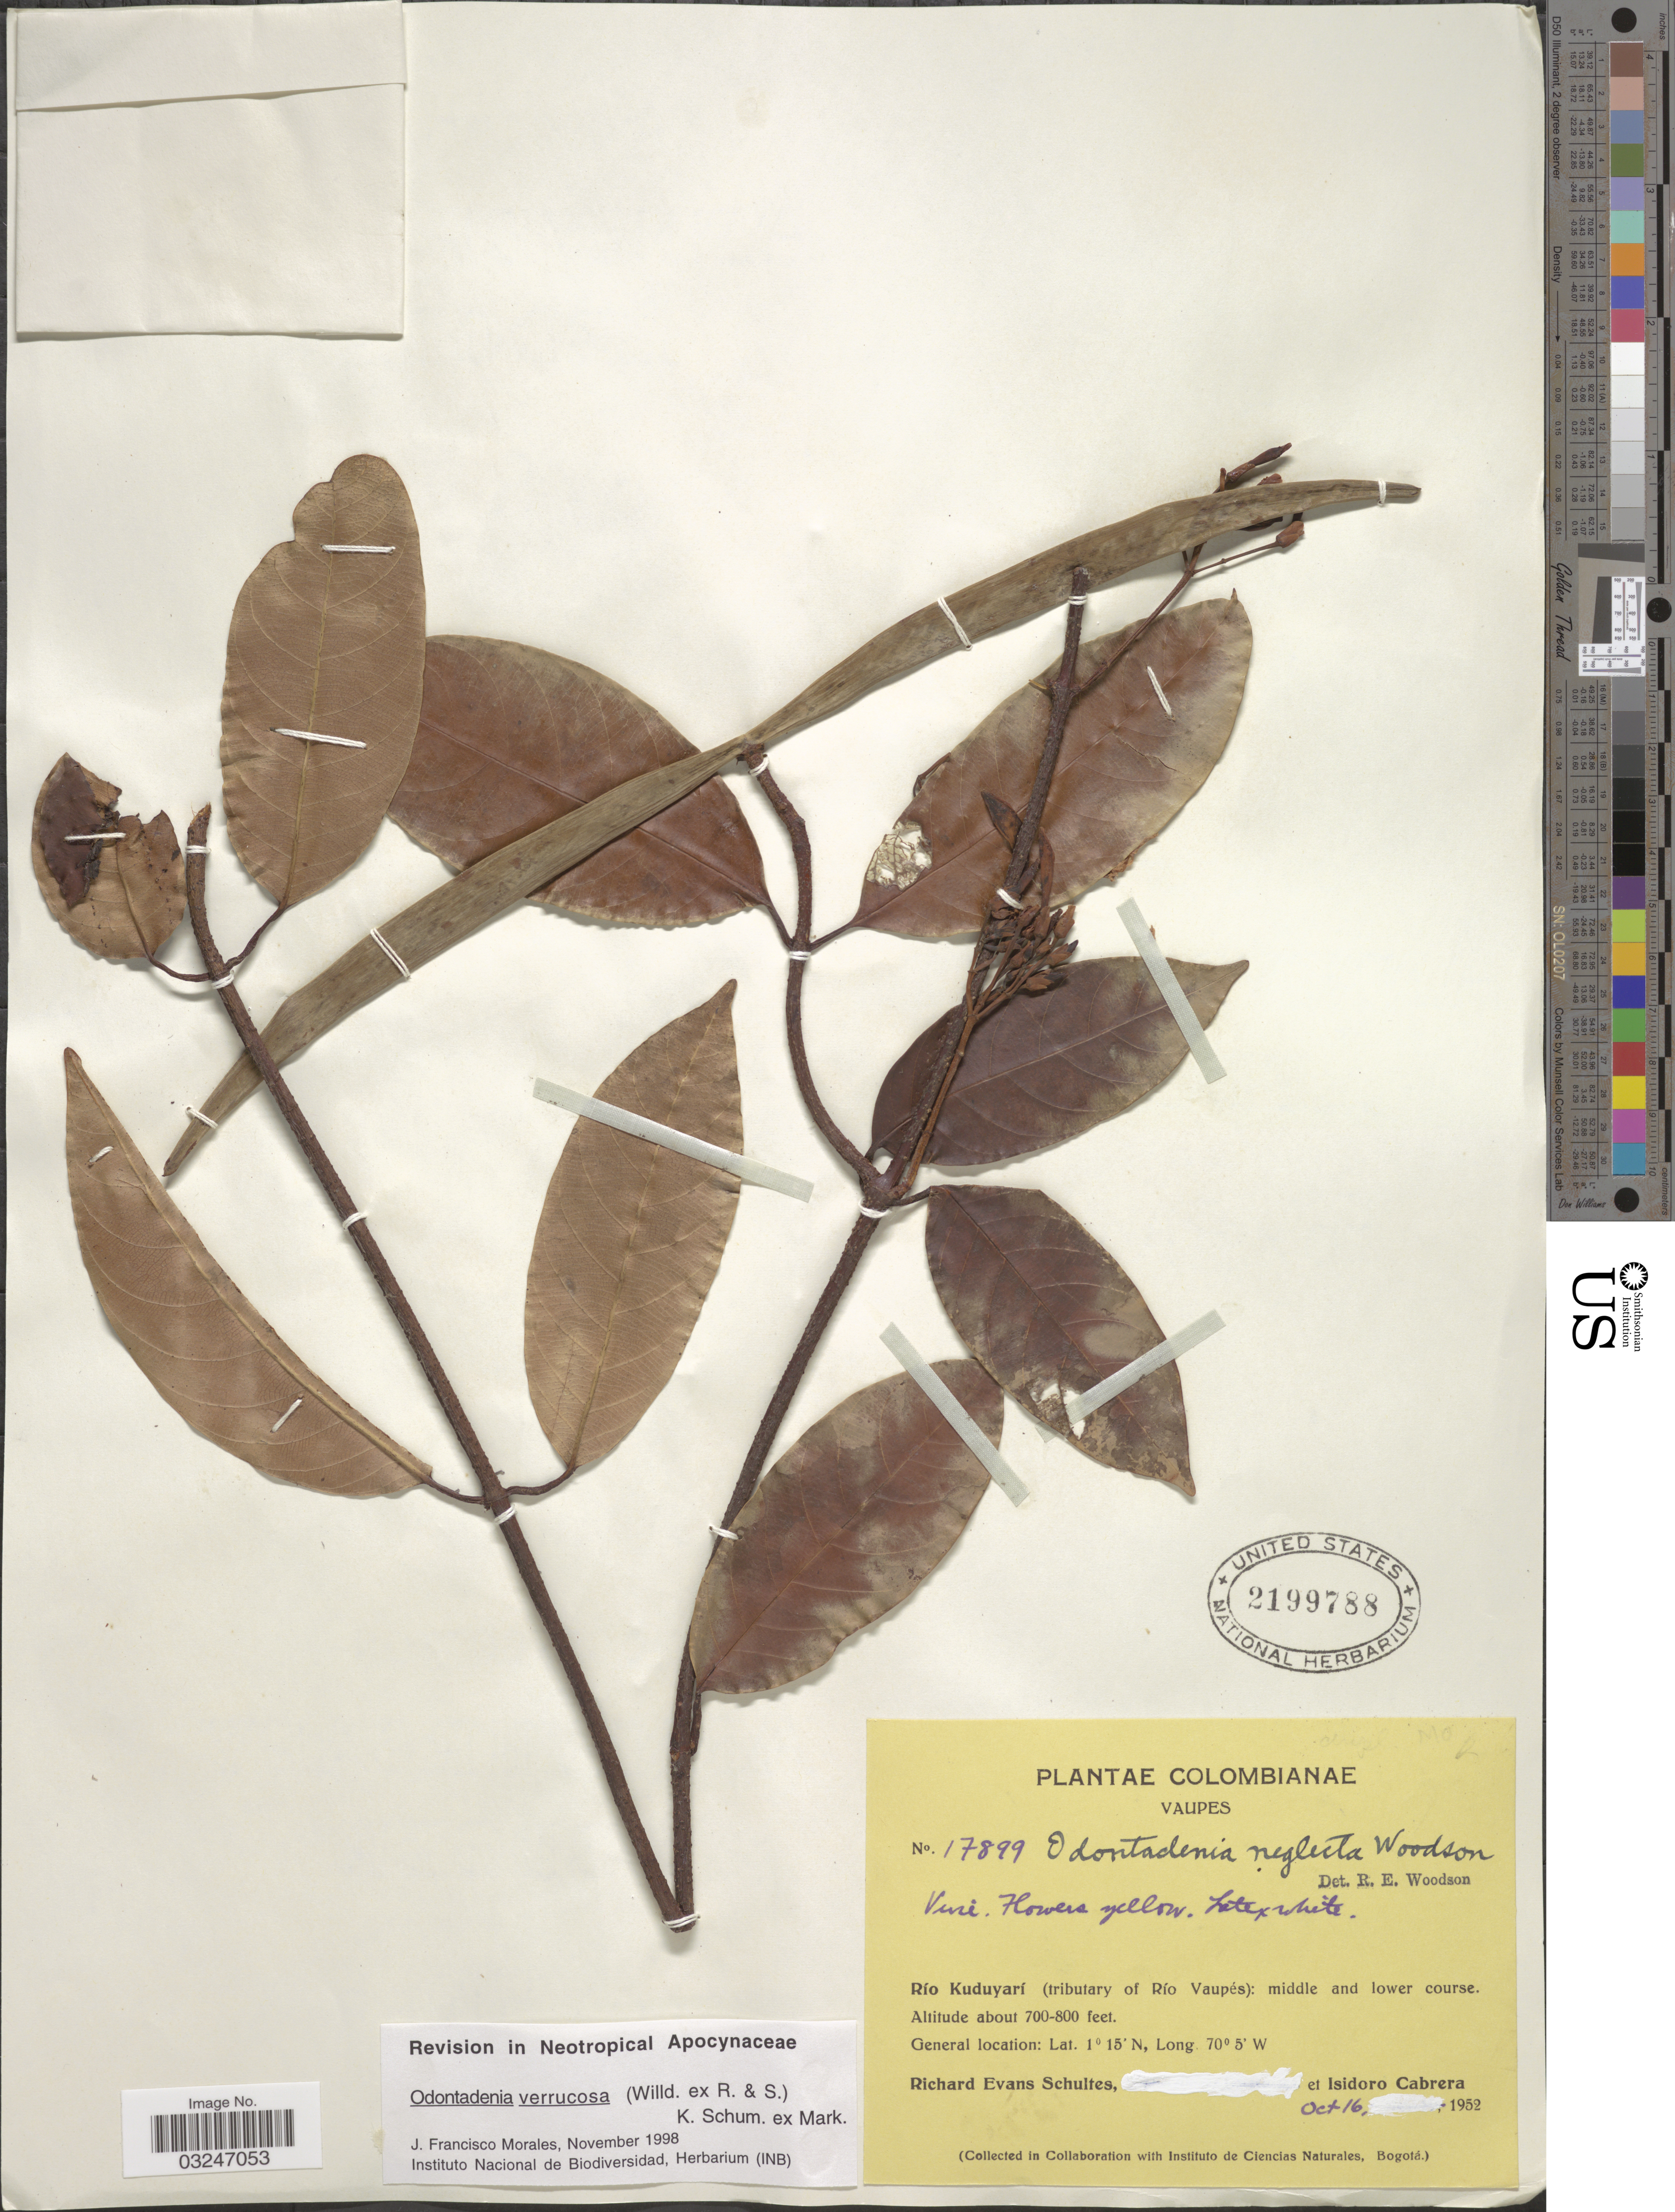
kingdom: Plantae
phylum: Tracheophyta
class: Magnoliopsida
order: Gentianales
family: Apocynaceae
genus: Odontadenia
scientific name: Odontadenia verrucosa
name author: (Willd. ex Roem. & Schult.) K. Schum. ex Markgr.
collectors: R. E. Schultes & I. Cabrera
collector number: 17899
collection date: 1952-10-16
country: Colombia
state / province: Vaupés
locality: Río Kuduyarí (tributary of Río Vaupés): middle and lower course.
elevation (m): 213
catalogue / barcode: US 2199788